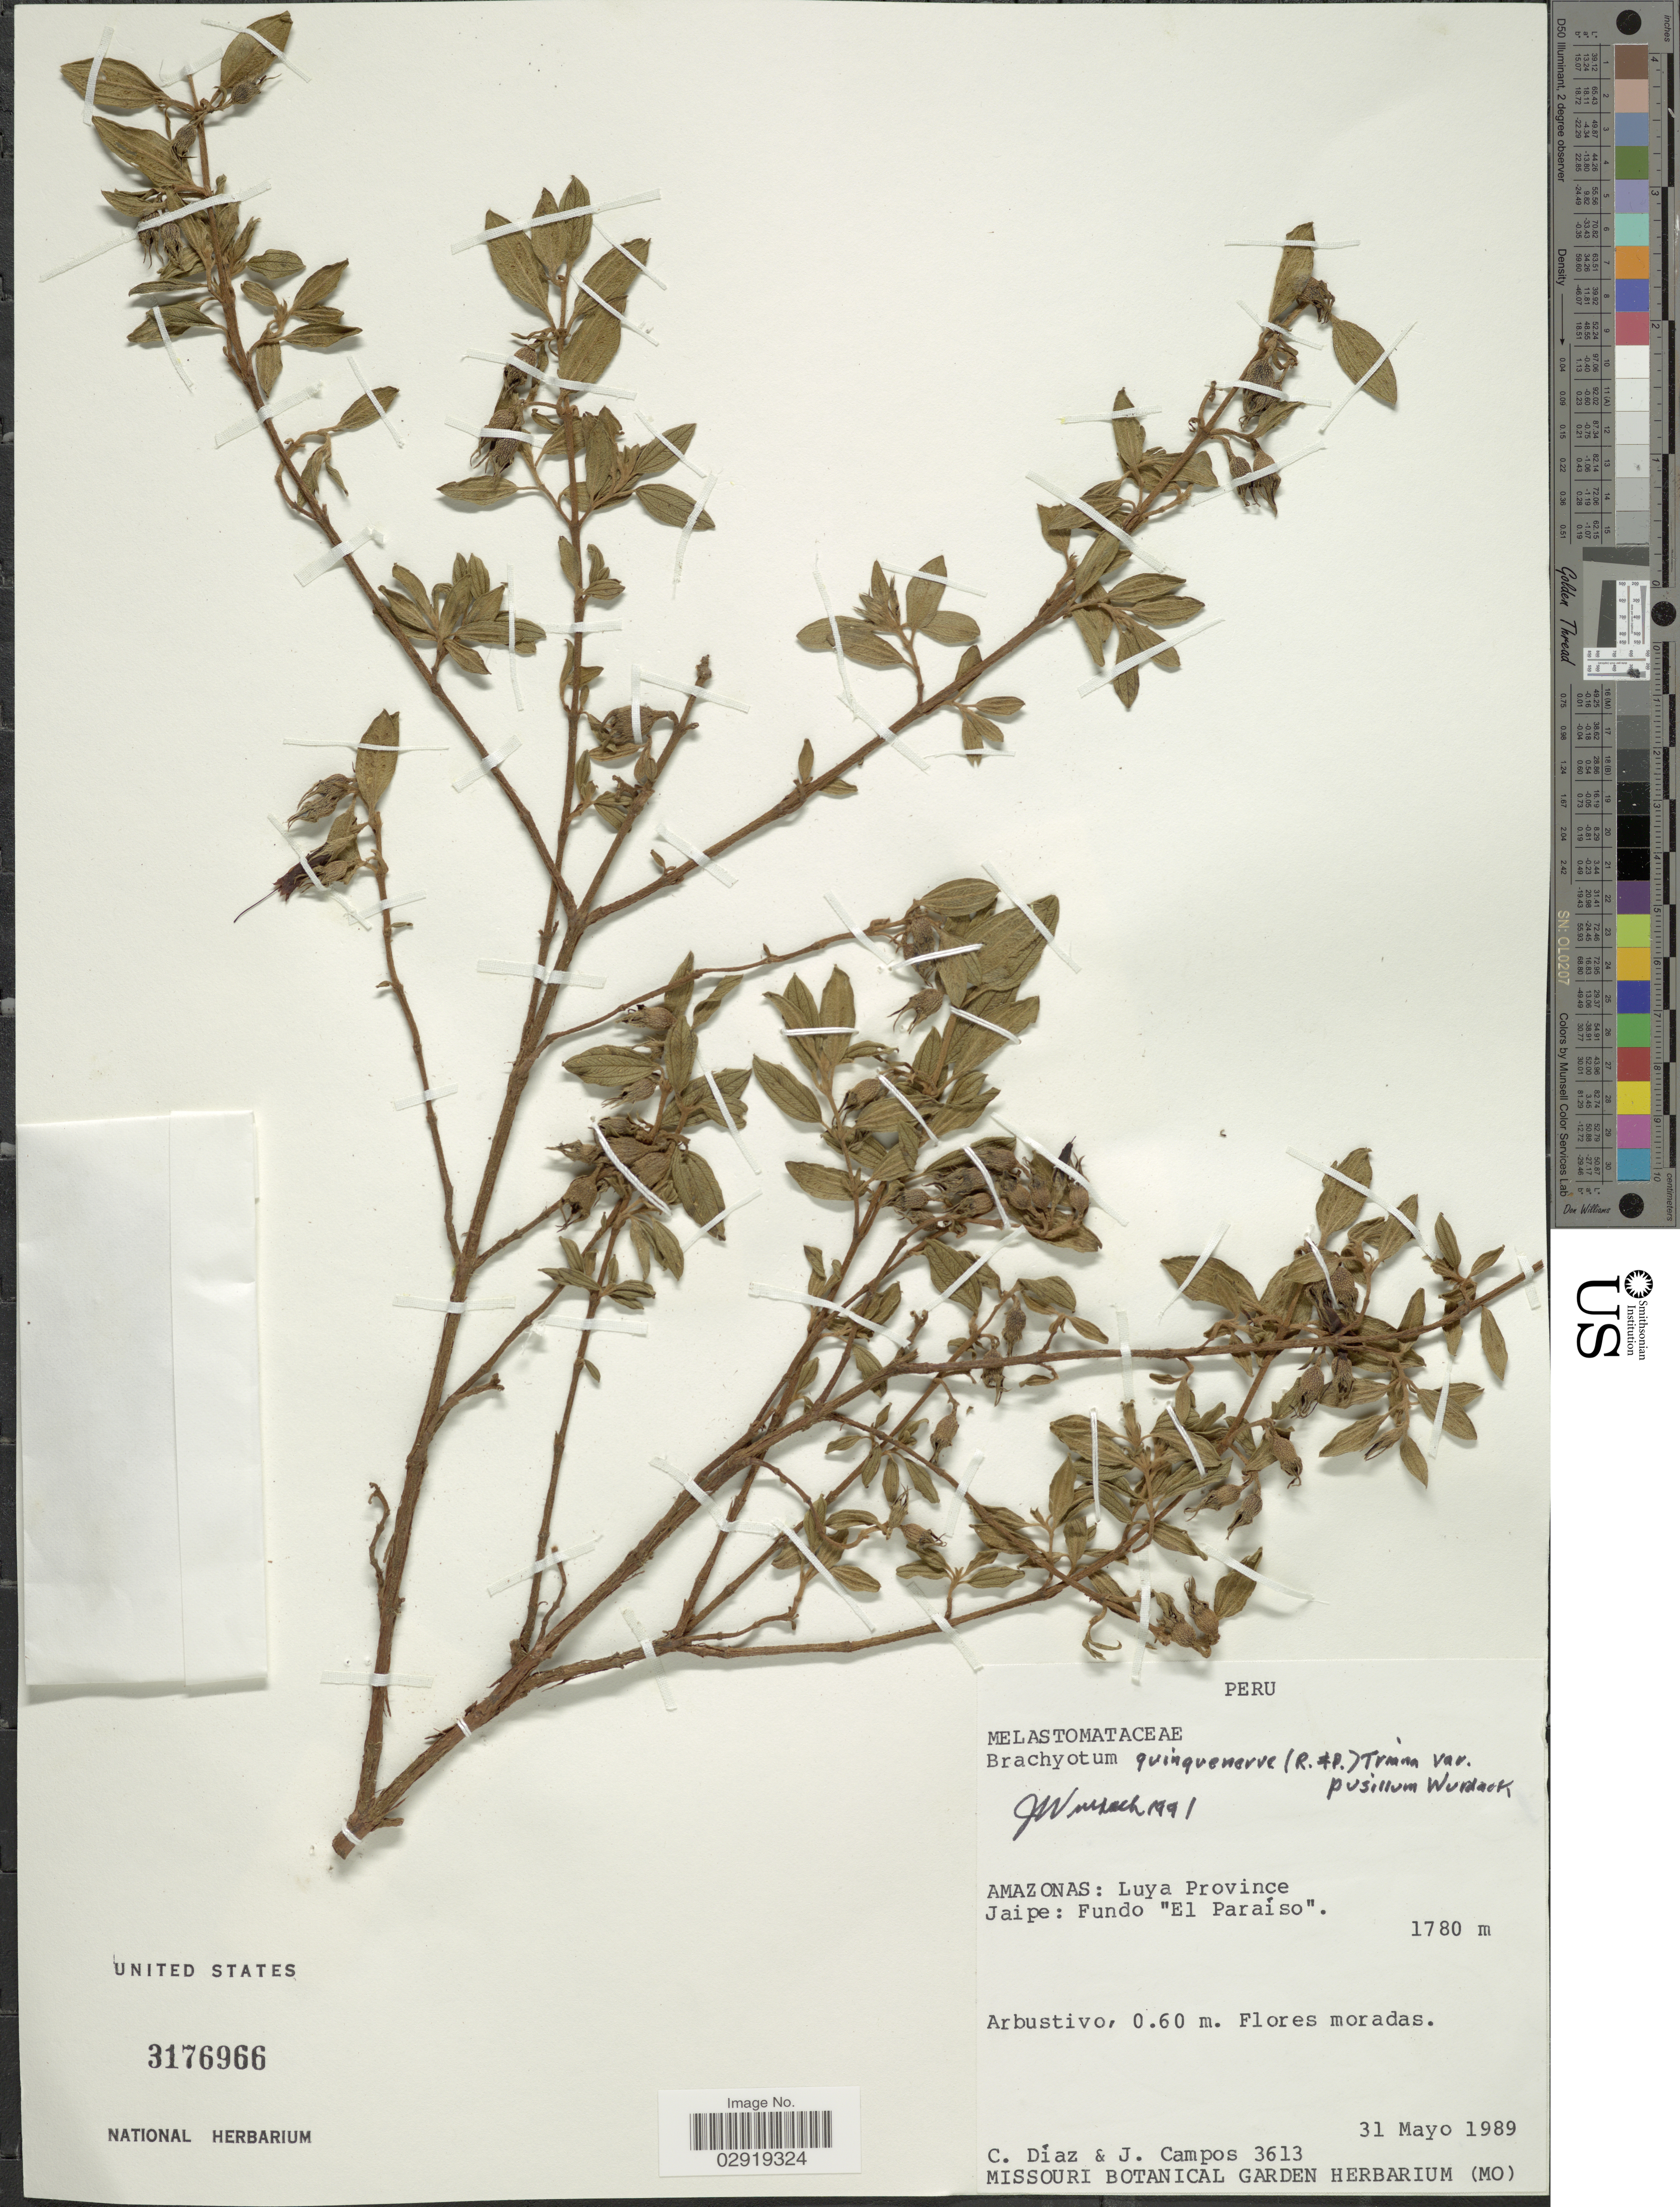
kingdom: Plantae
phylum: Tracheophyta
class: Magnoliopsida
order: Myrtales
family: Melastomataceae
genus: Brachyotum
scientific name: Brachyotum quinquenerve var. pusillum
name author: Wurdack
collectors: C. Díaz & J. Campos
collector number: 3613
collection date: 1989-05-31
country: Peru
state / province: Amazonas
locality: Luya Province. Jaipe: Fundo "El Paraíso".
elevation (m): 1780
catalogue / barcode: US 3176966